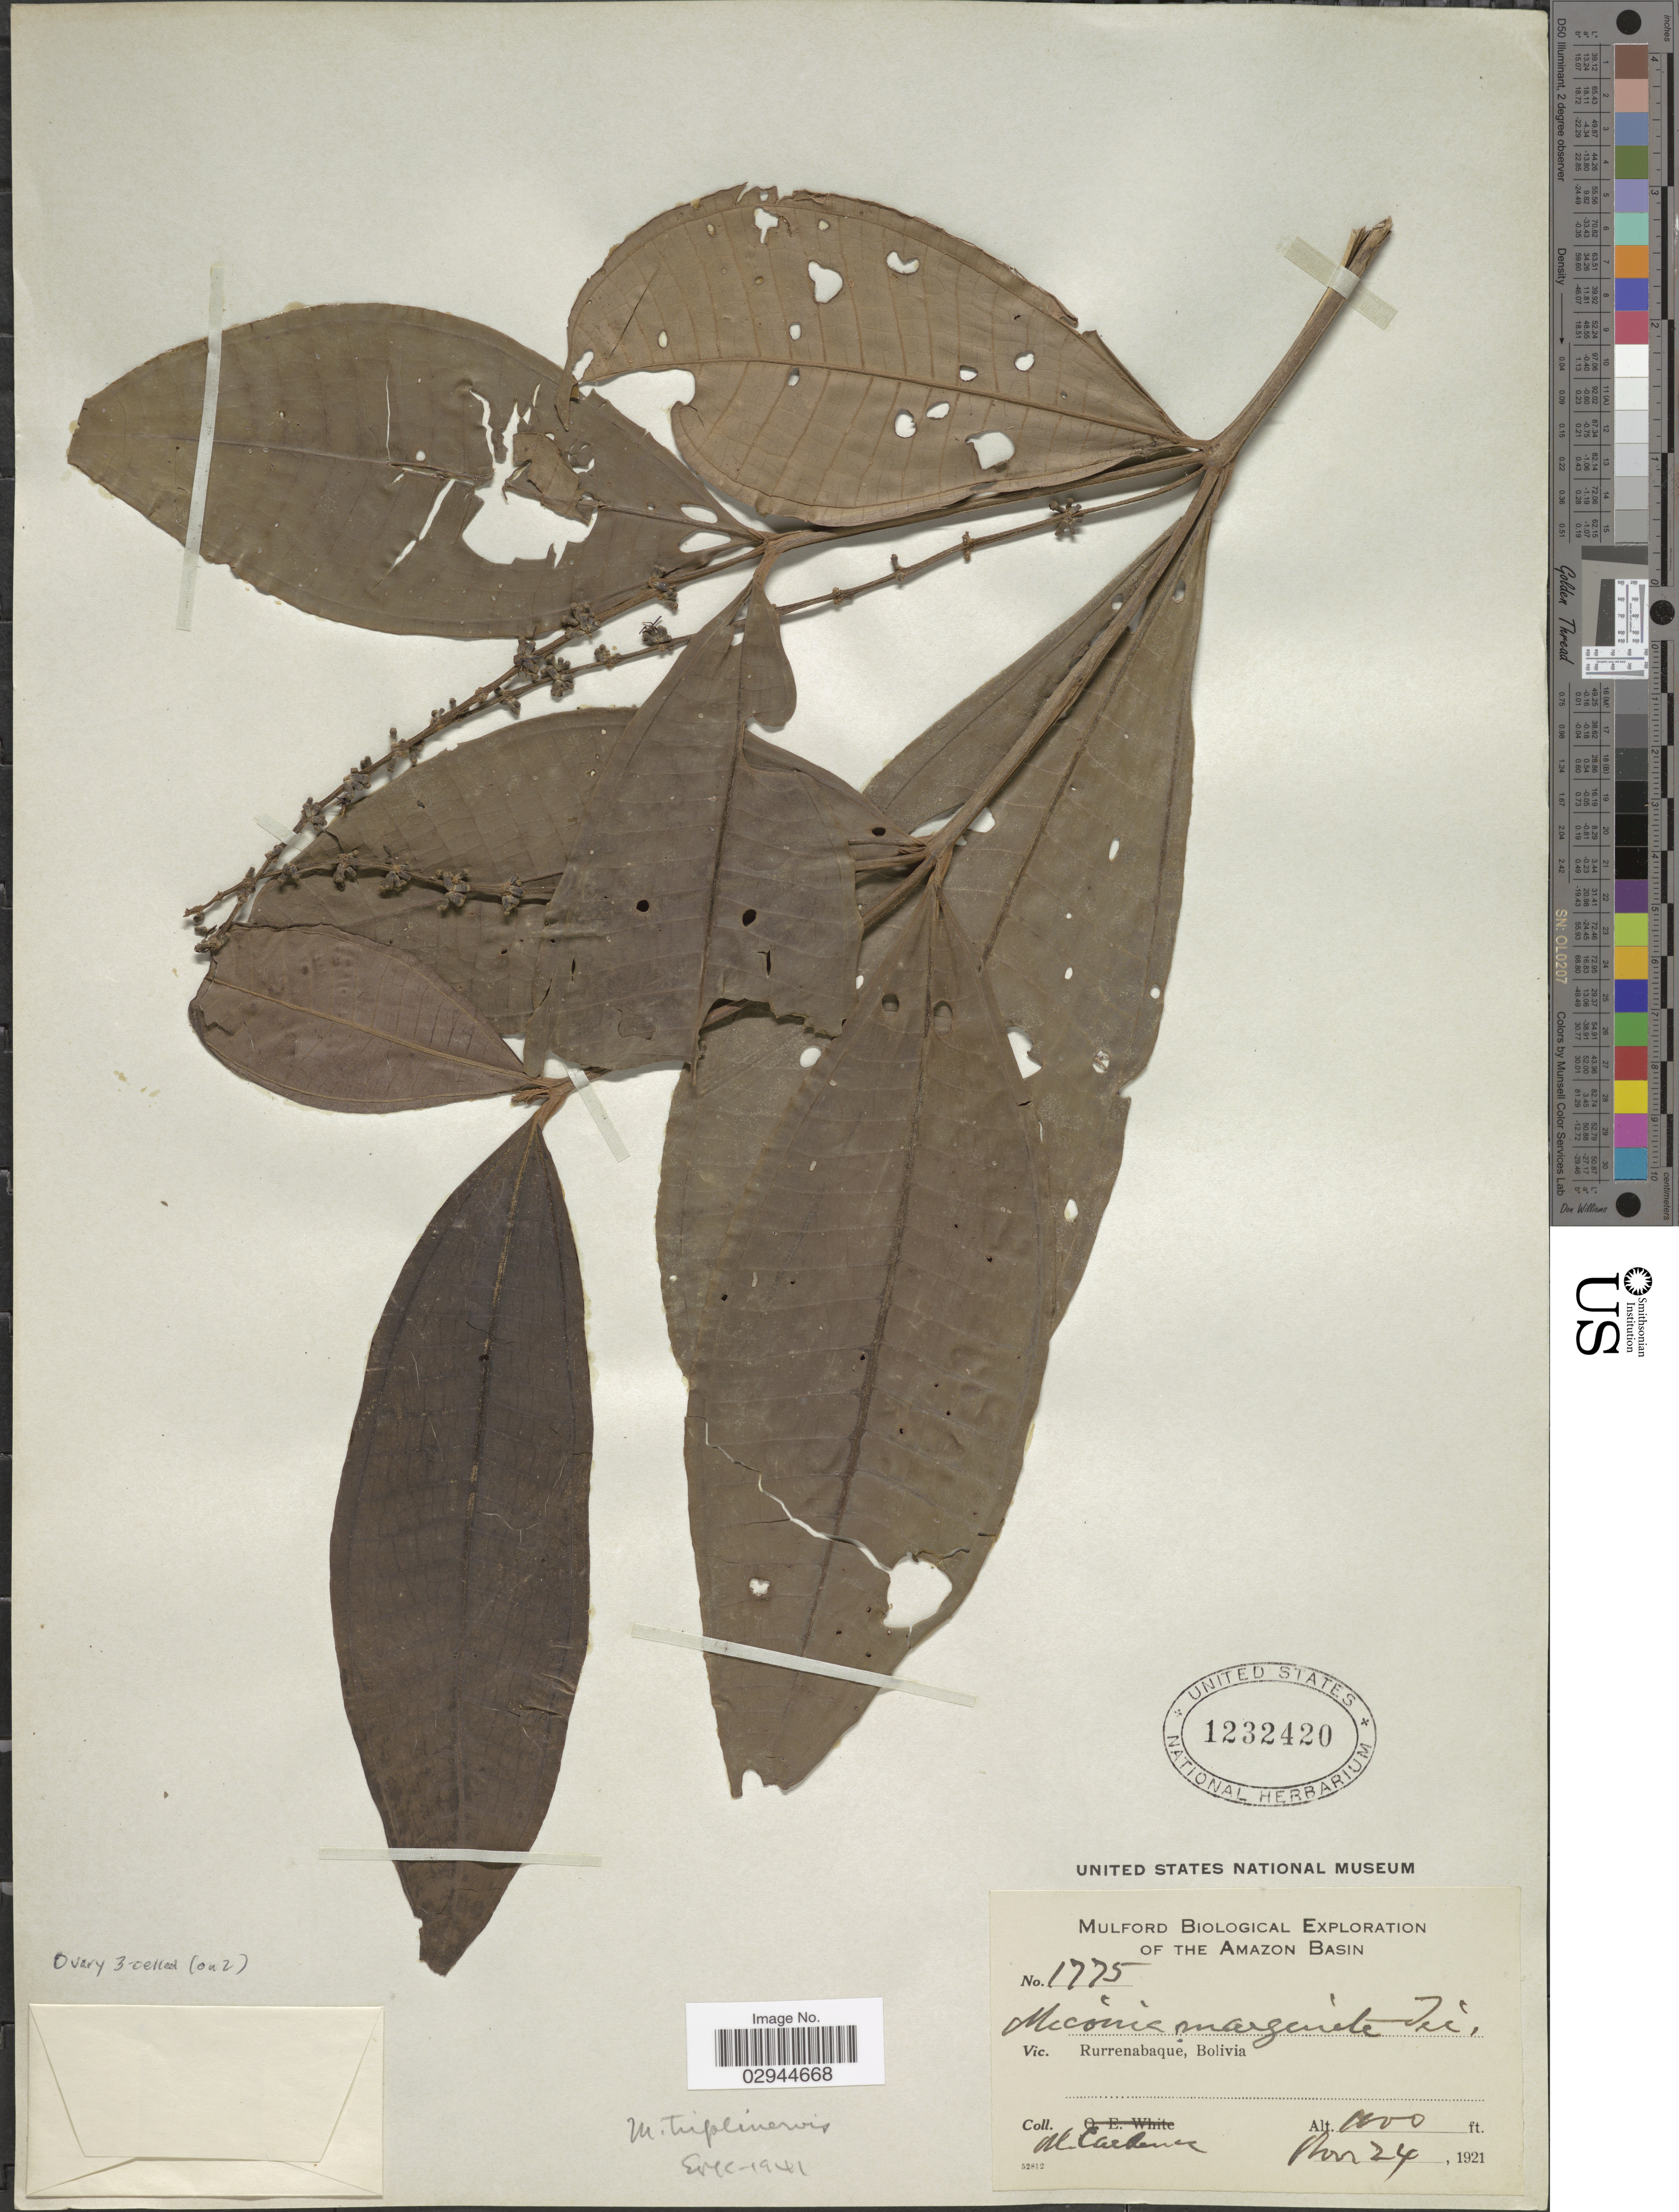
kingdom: Plantae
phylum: Tracheophyta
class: Magnoliopsida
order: Myrtales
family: Melastomataceae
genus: Miconia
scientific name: Miconia triplinervis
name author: Ruiz & Pav.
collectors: M. Cárdenas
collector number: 1775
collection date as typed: Nov. 24, 1921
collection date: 1921-11-24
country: Bolivia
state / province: Beni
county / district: José Ballivián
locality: Rurrenabaque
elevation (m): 305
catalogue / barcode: US 1232420